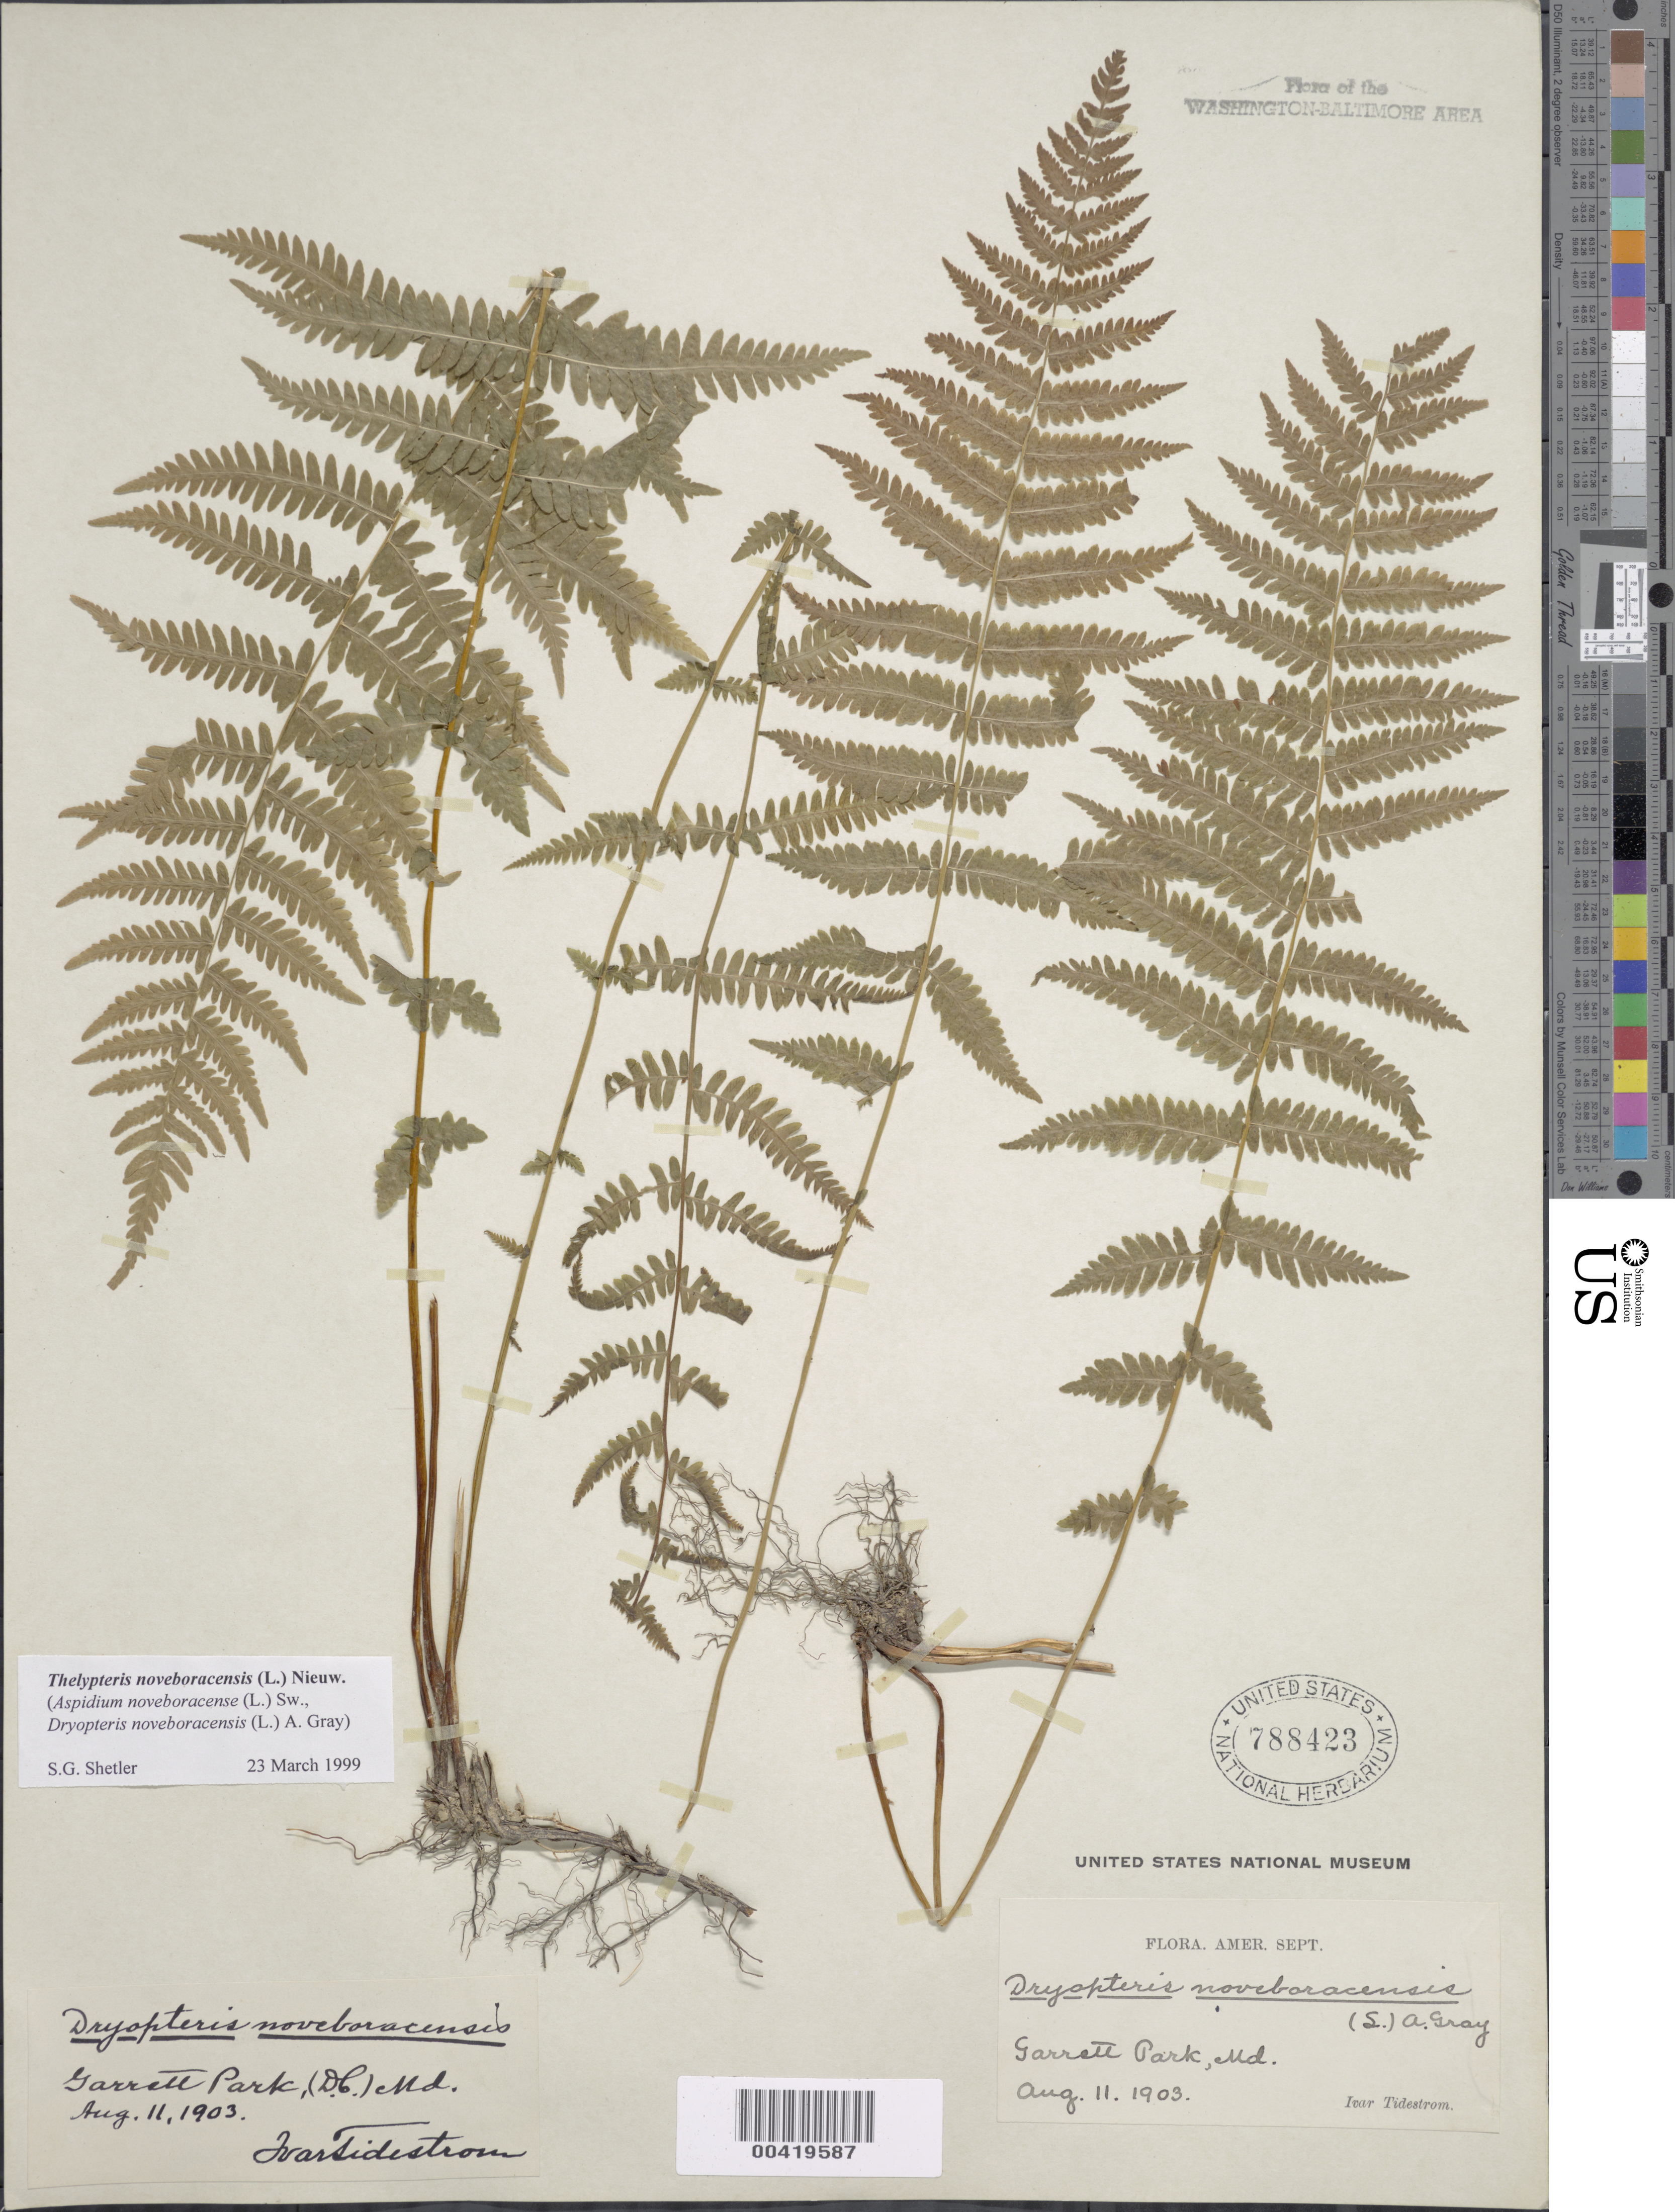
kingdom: Plantae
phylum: Tracheophyta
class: Polypodiopsida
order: Polypodiales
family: Thelypteridaceae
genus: Parathelypteris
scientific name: Parathelypteris noveboracensis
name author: (L.) Ching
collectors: I. F. Tidestrom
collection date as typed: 11 Aug 1903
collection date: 1903-08-11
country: United States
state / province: Maryland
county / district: Montgomery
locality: Garrett Park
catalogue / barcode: US 788423